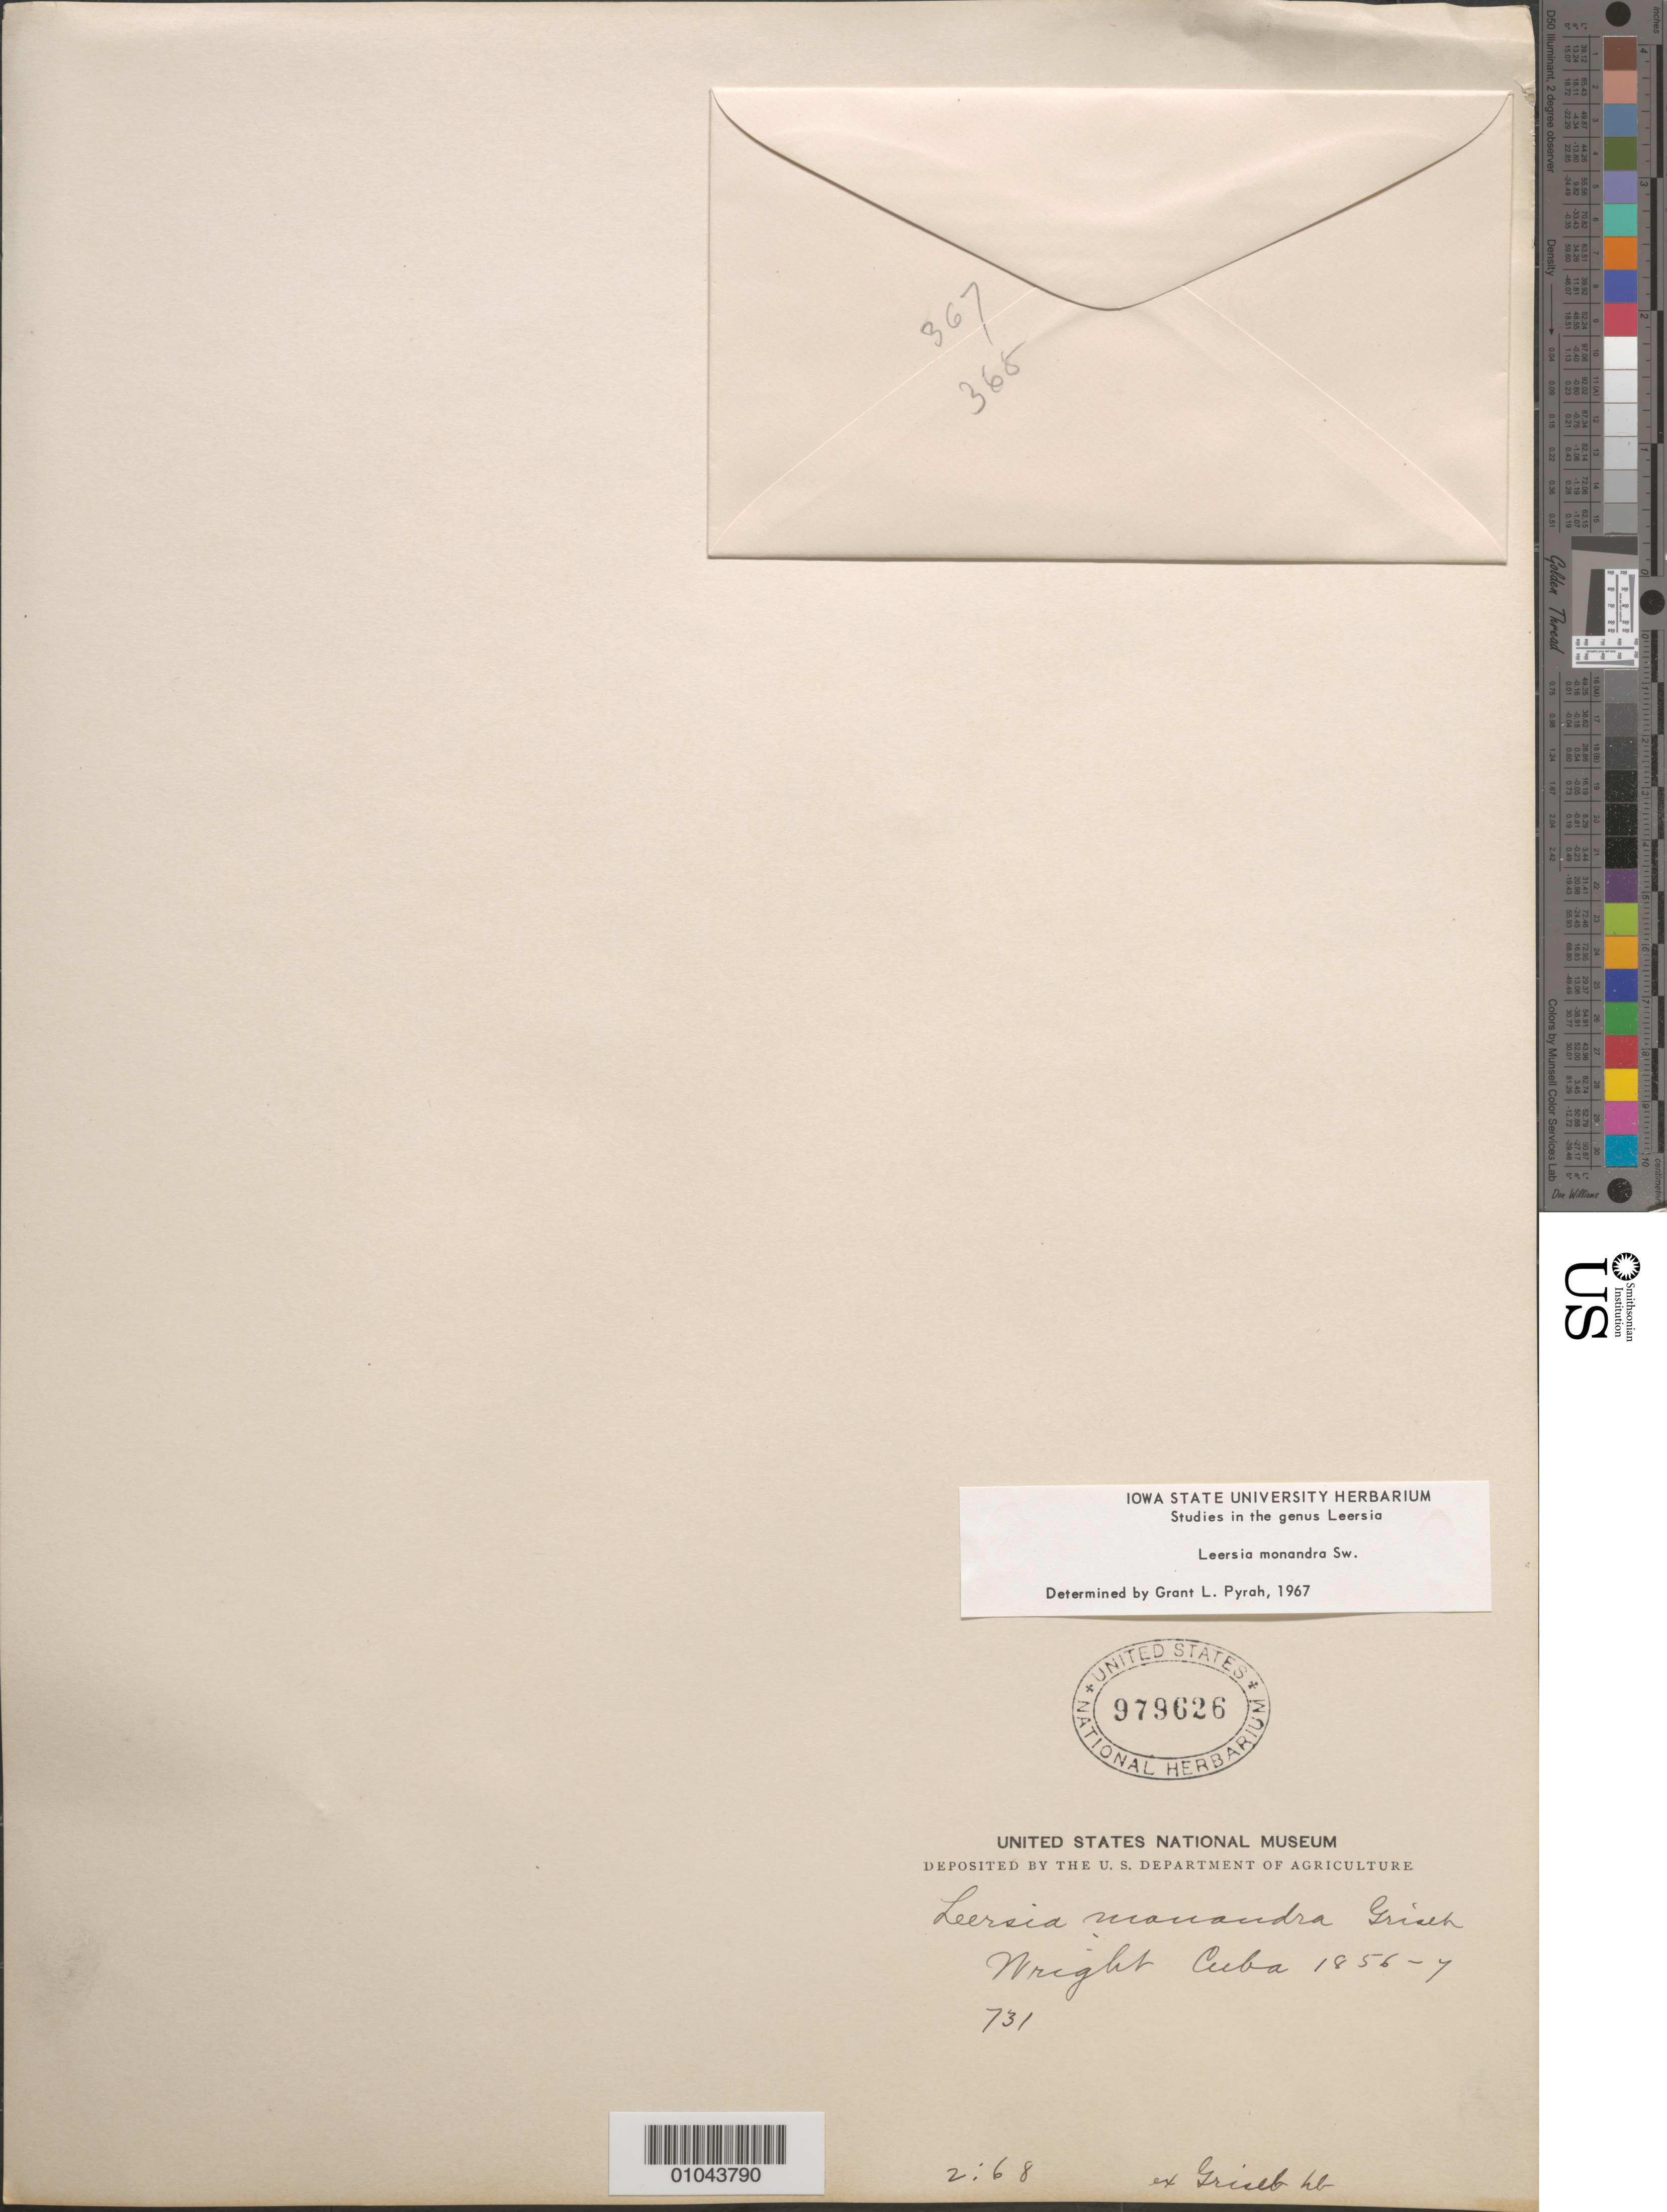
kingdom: Plantae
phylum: Tracheophyta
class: Liliopsida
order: Poales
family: Poaceae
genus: Leersia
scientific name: Leersia monandra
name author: Sw.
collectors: C. Wright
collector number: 731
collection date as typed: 01 Jan 1856 to 31 Dec 1857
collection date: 1856-01-01/1857-12-31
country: Cuba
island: Cuba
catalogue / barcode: US 979626